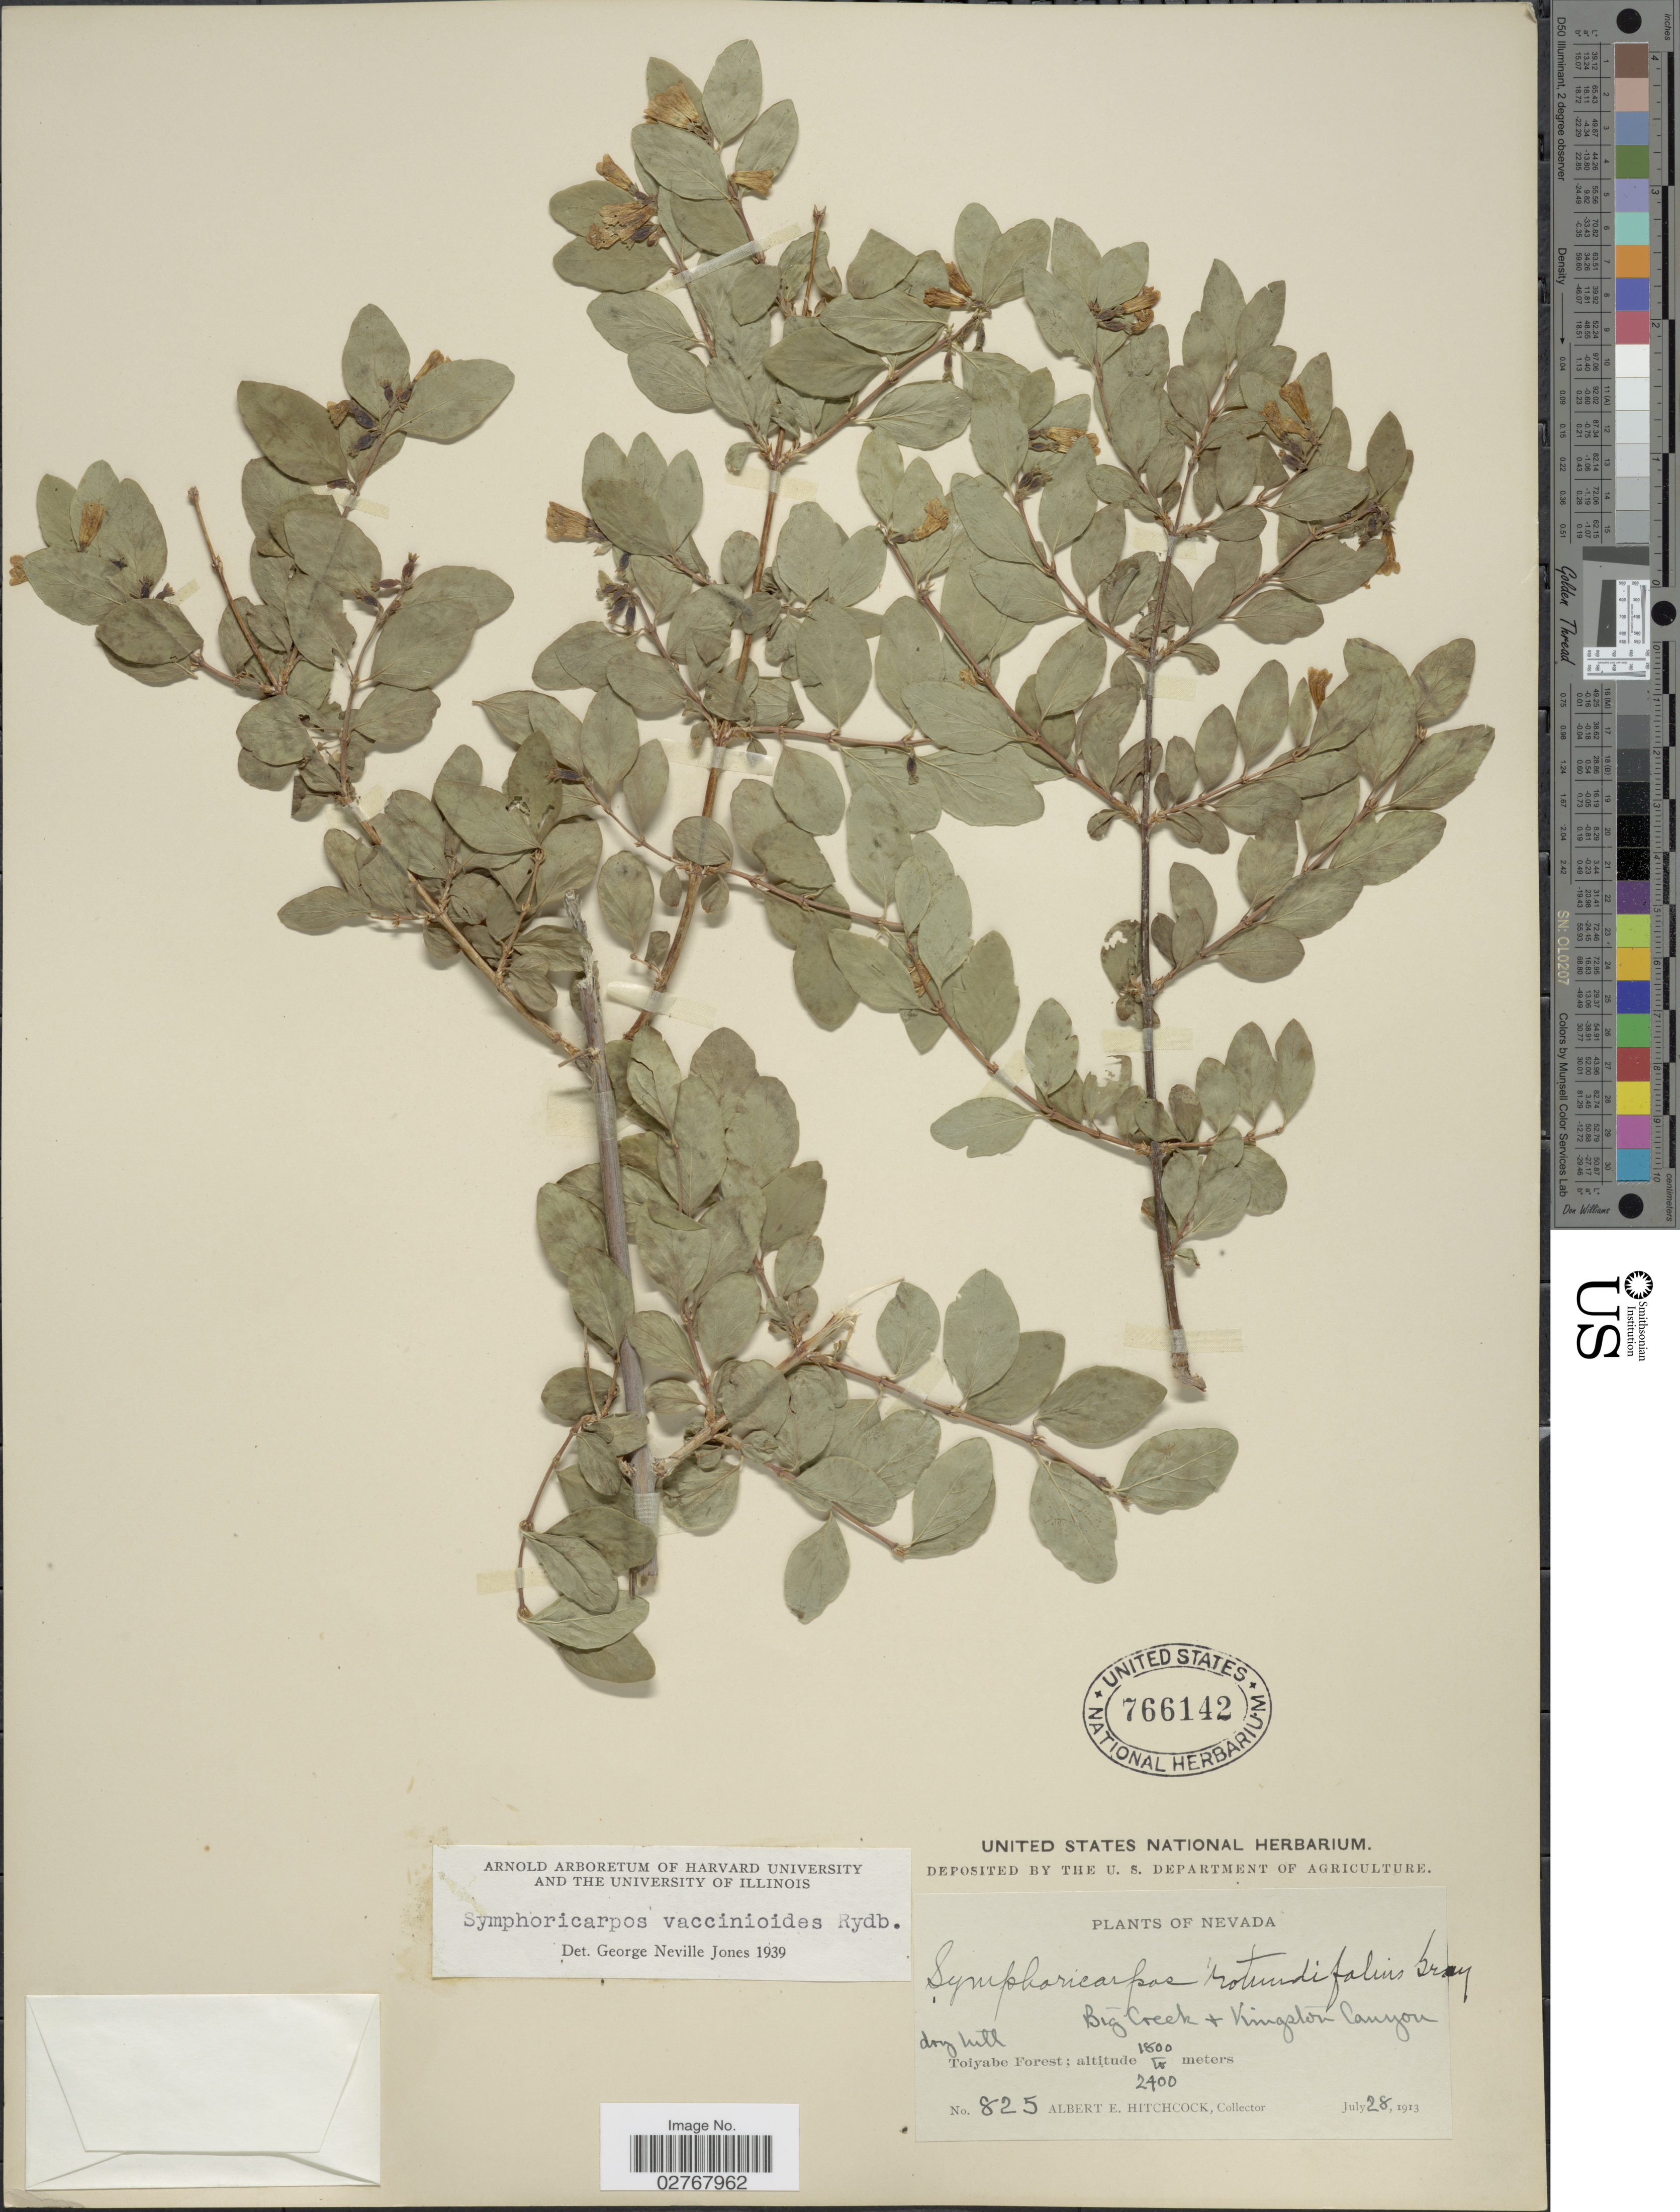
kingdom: Plantae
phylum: Tracheophyta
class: Magnoliopsida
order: Dipsacales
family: Caprifoliaceae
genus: Symphoricarpos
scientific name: Symphoricarpos vaccinioides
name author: Rydb.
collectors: A. Hitchcock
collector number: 825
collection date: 1913-07-28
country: United States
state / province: Nevada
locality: Big Creek & Kingston Canyon, Toiyabe Forest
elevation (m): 1800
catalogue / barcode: US 766142